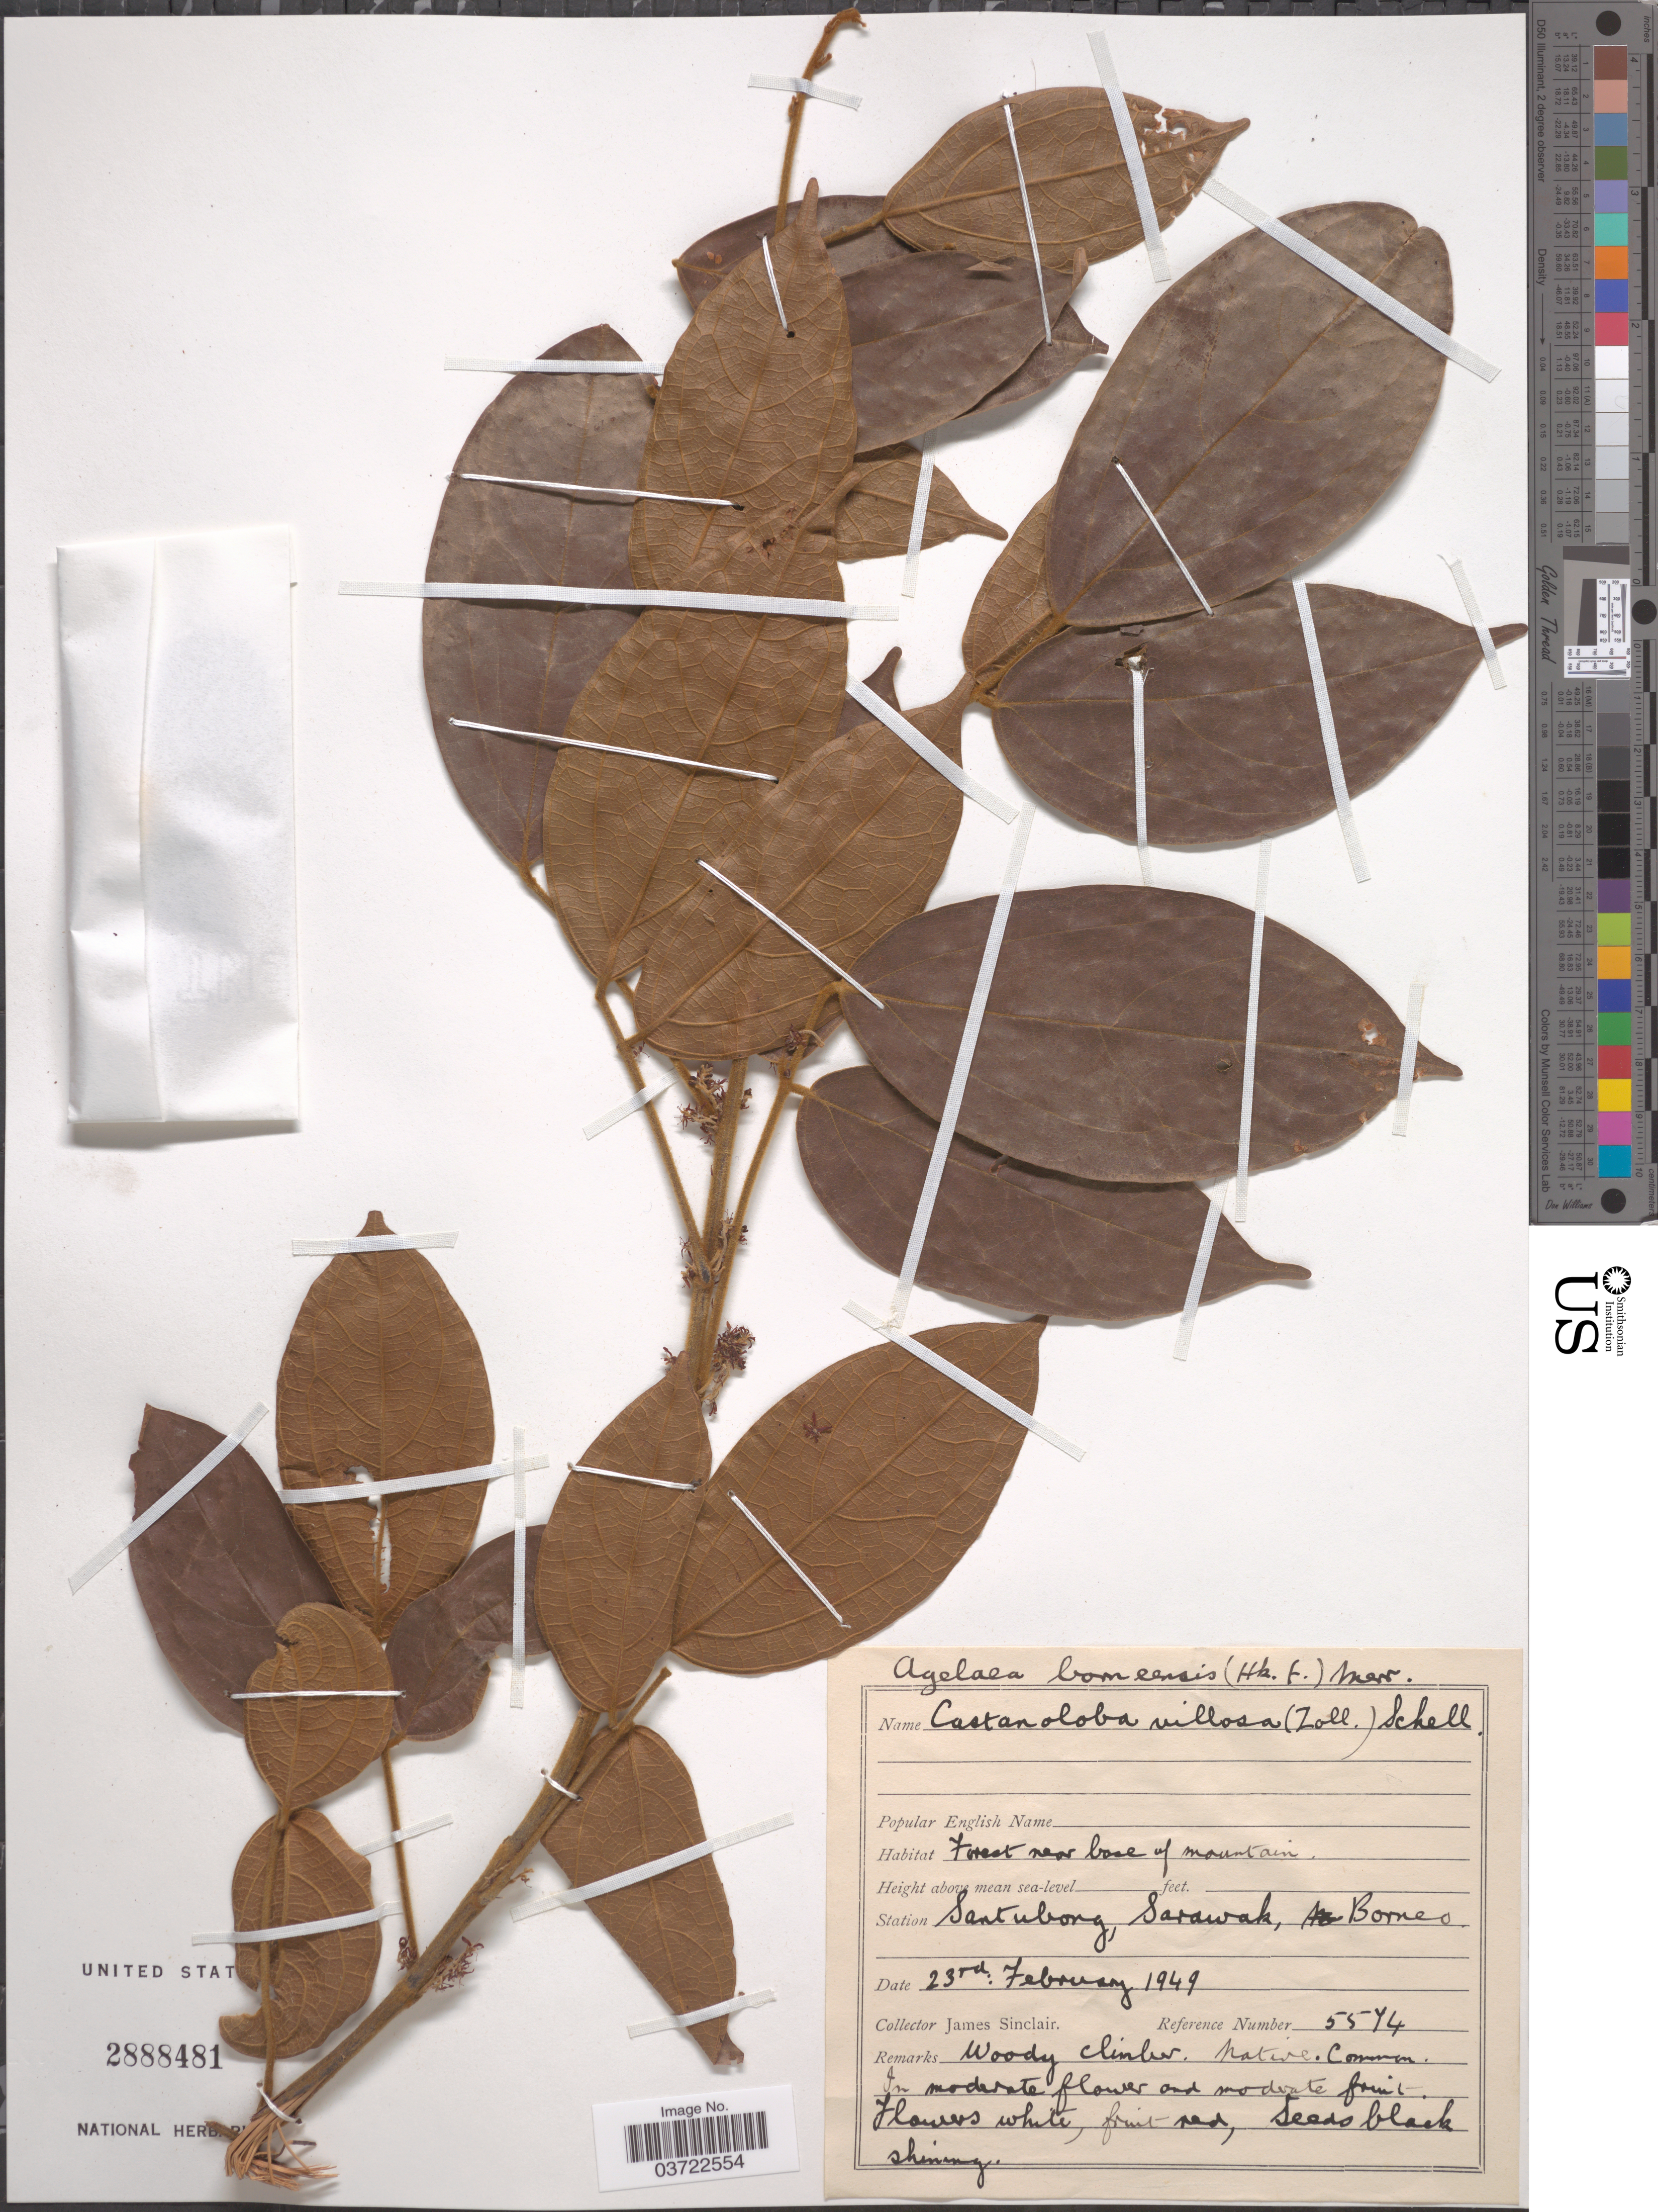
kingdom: Plantae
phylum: Tracheophyta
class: Magnoliopsida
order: Oxalidales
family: Connaraceae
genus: Agelaea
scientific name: Agelaea borneensis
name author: (Hook. f.) Merr.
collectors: J. Sinclair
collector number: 5574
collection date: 1949-02-23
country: Malaysia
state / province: Sarawak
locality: Station Santubong, Borneo.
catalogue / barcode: US 2888481